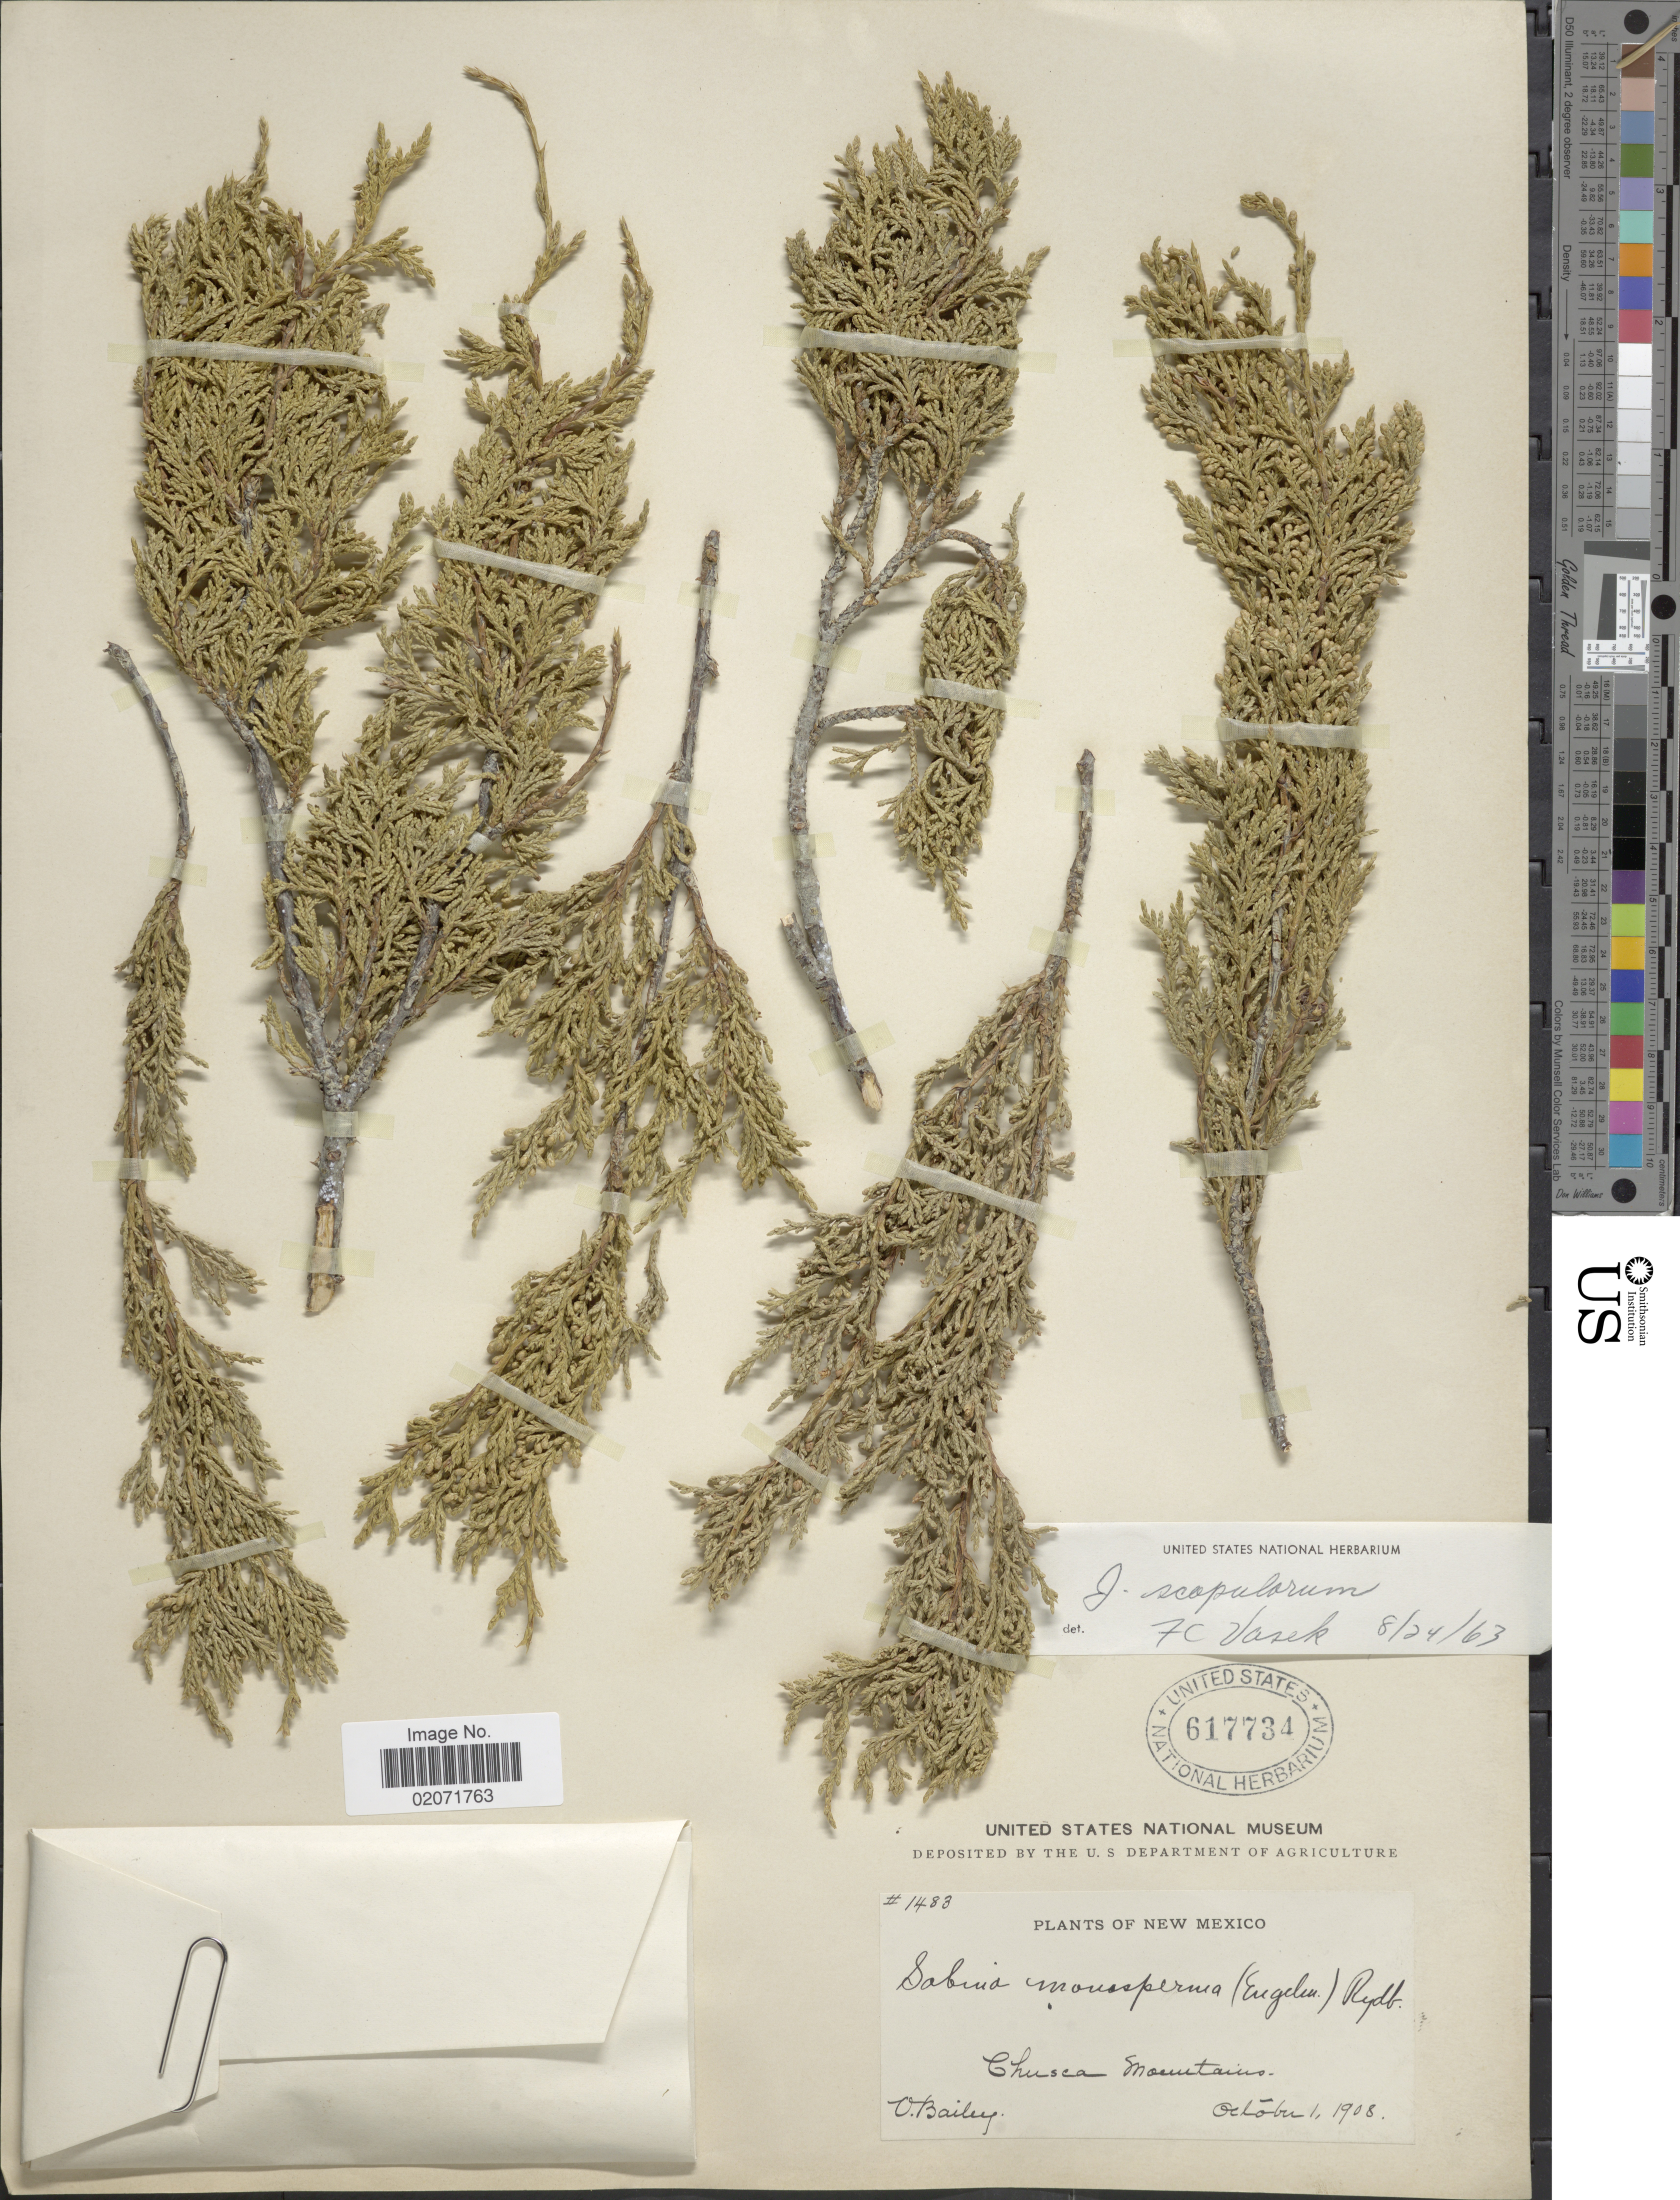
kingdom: Plantae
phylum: Tracheophyta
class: Pinopsida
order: Pinales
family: Cupressaceae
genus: Juniperus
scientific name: Juniperus scopulorum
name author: Sarg.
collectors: V. L. Bailey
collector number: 1483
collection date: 1908-10-01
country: United States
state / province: New Mexico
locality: Chusca Mountains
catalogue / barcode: US 617734